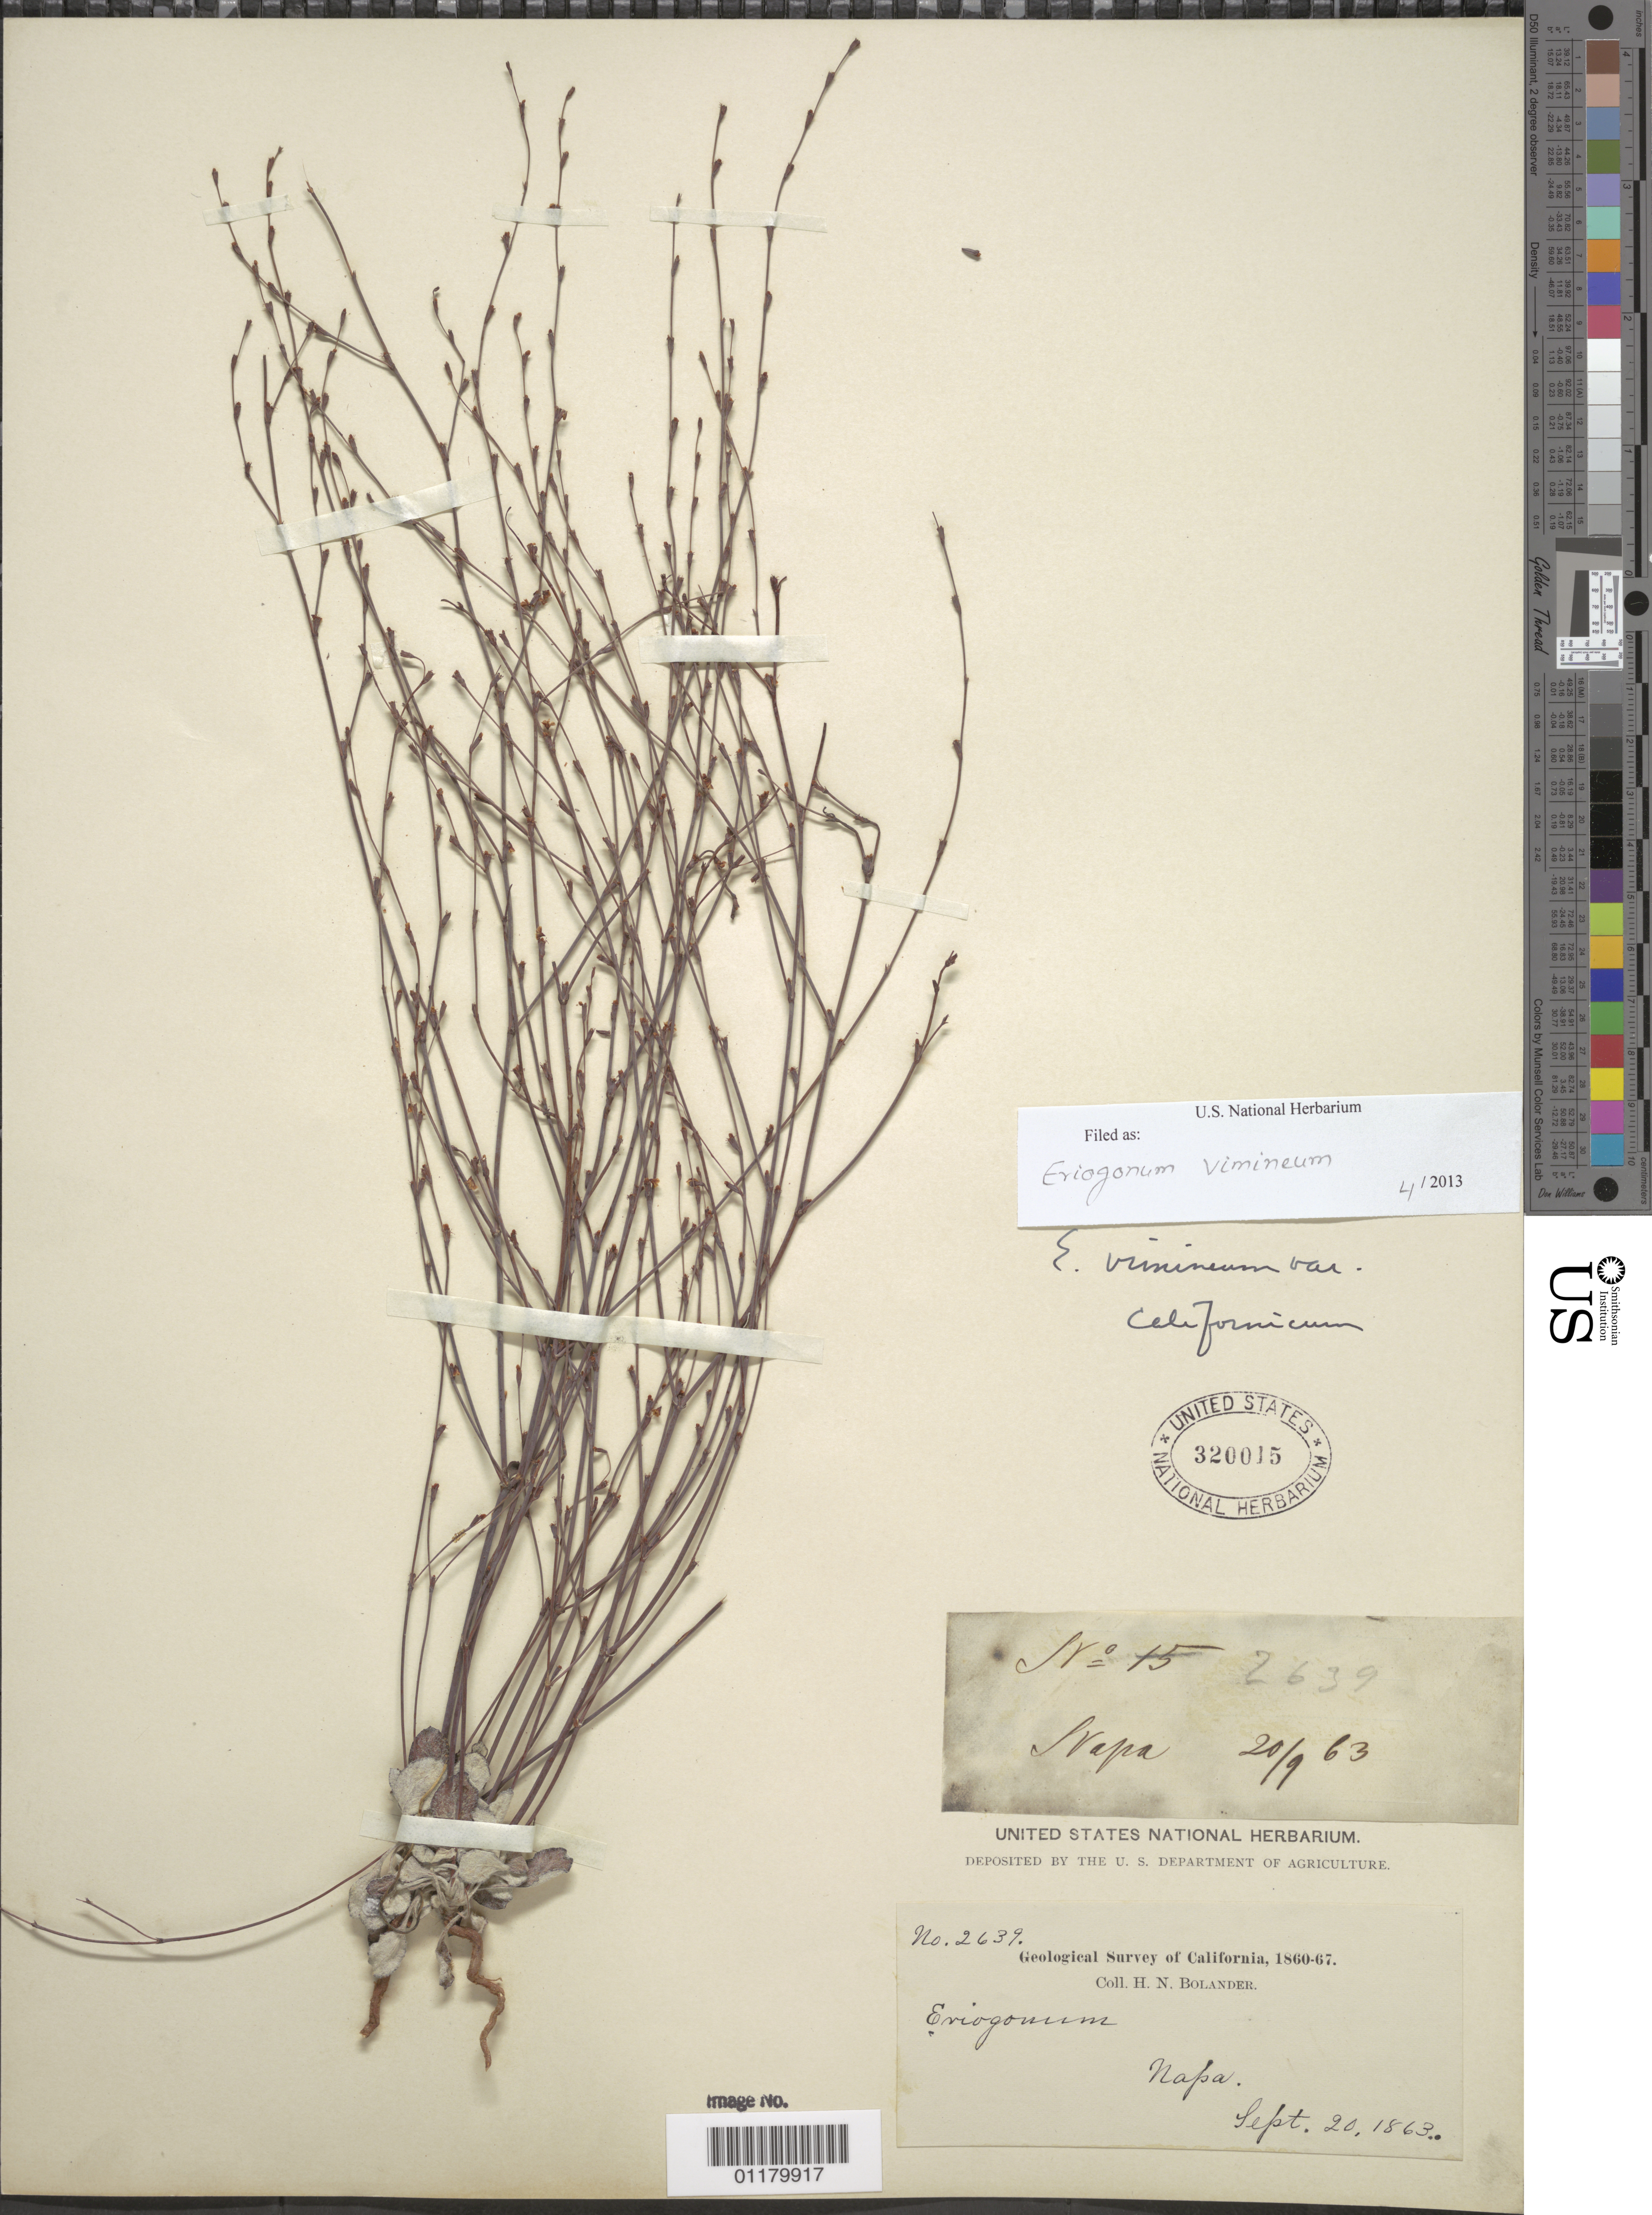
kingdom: Plantae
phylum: Tracheophyta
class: Magnoliopsida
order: Caryophyllales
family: Polygonaceae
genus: Eriogonum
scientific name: Eriogonum vimineum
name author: Douglas ex Benth.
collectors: H. Bolander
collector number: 2639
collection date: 1863-09-20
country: United States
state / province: California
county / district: Marin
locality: Napa.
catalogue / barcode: US 320015